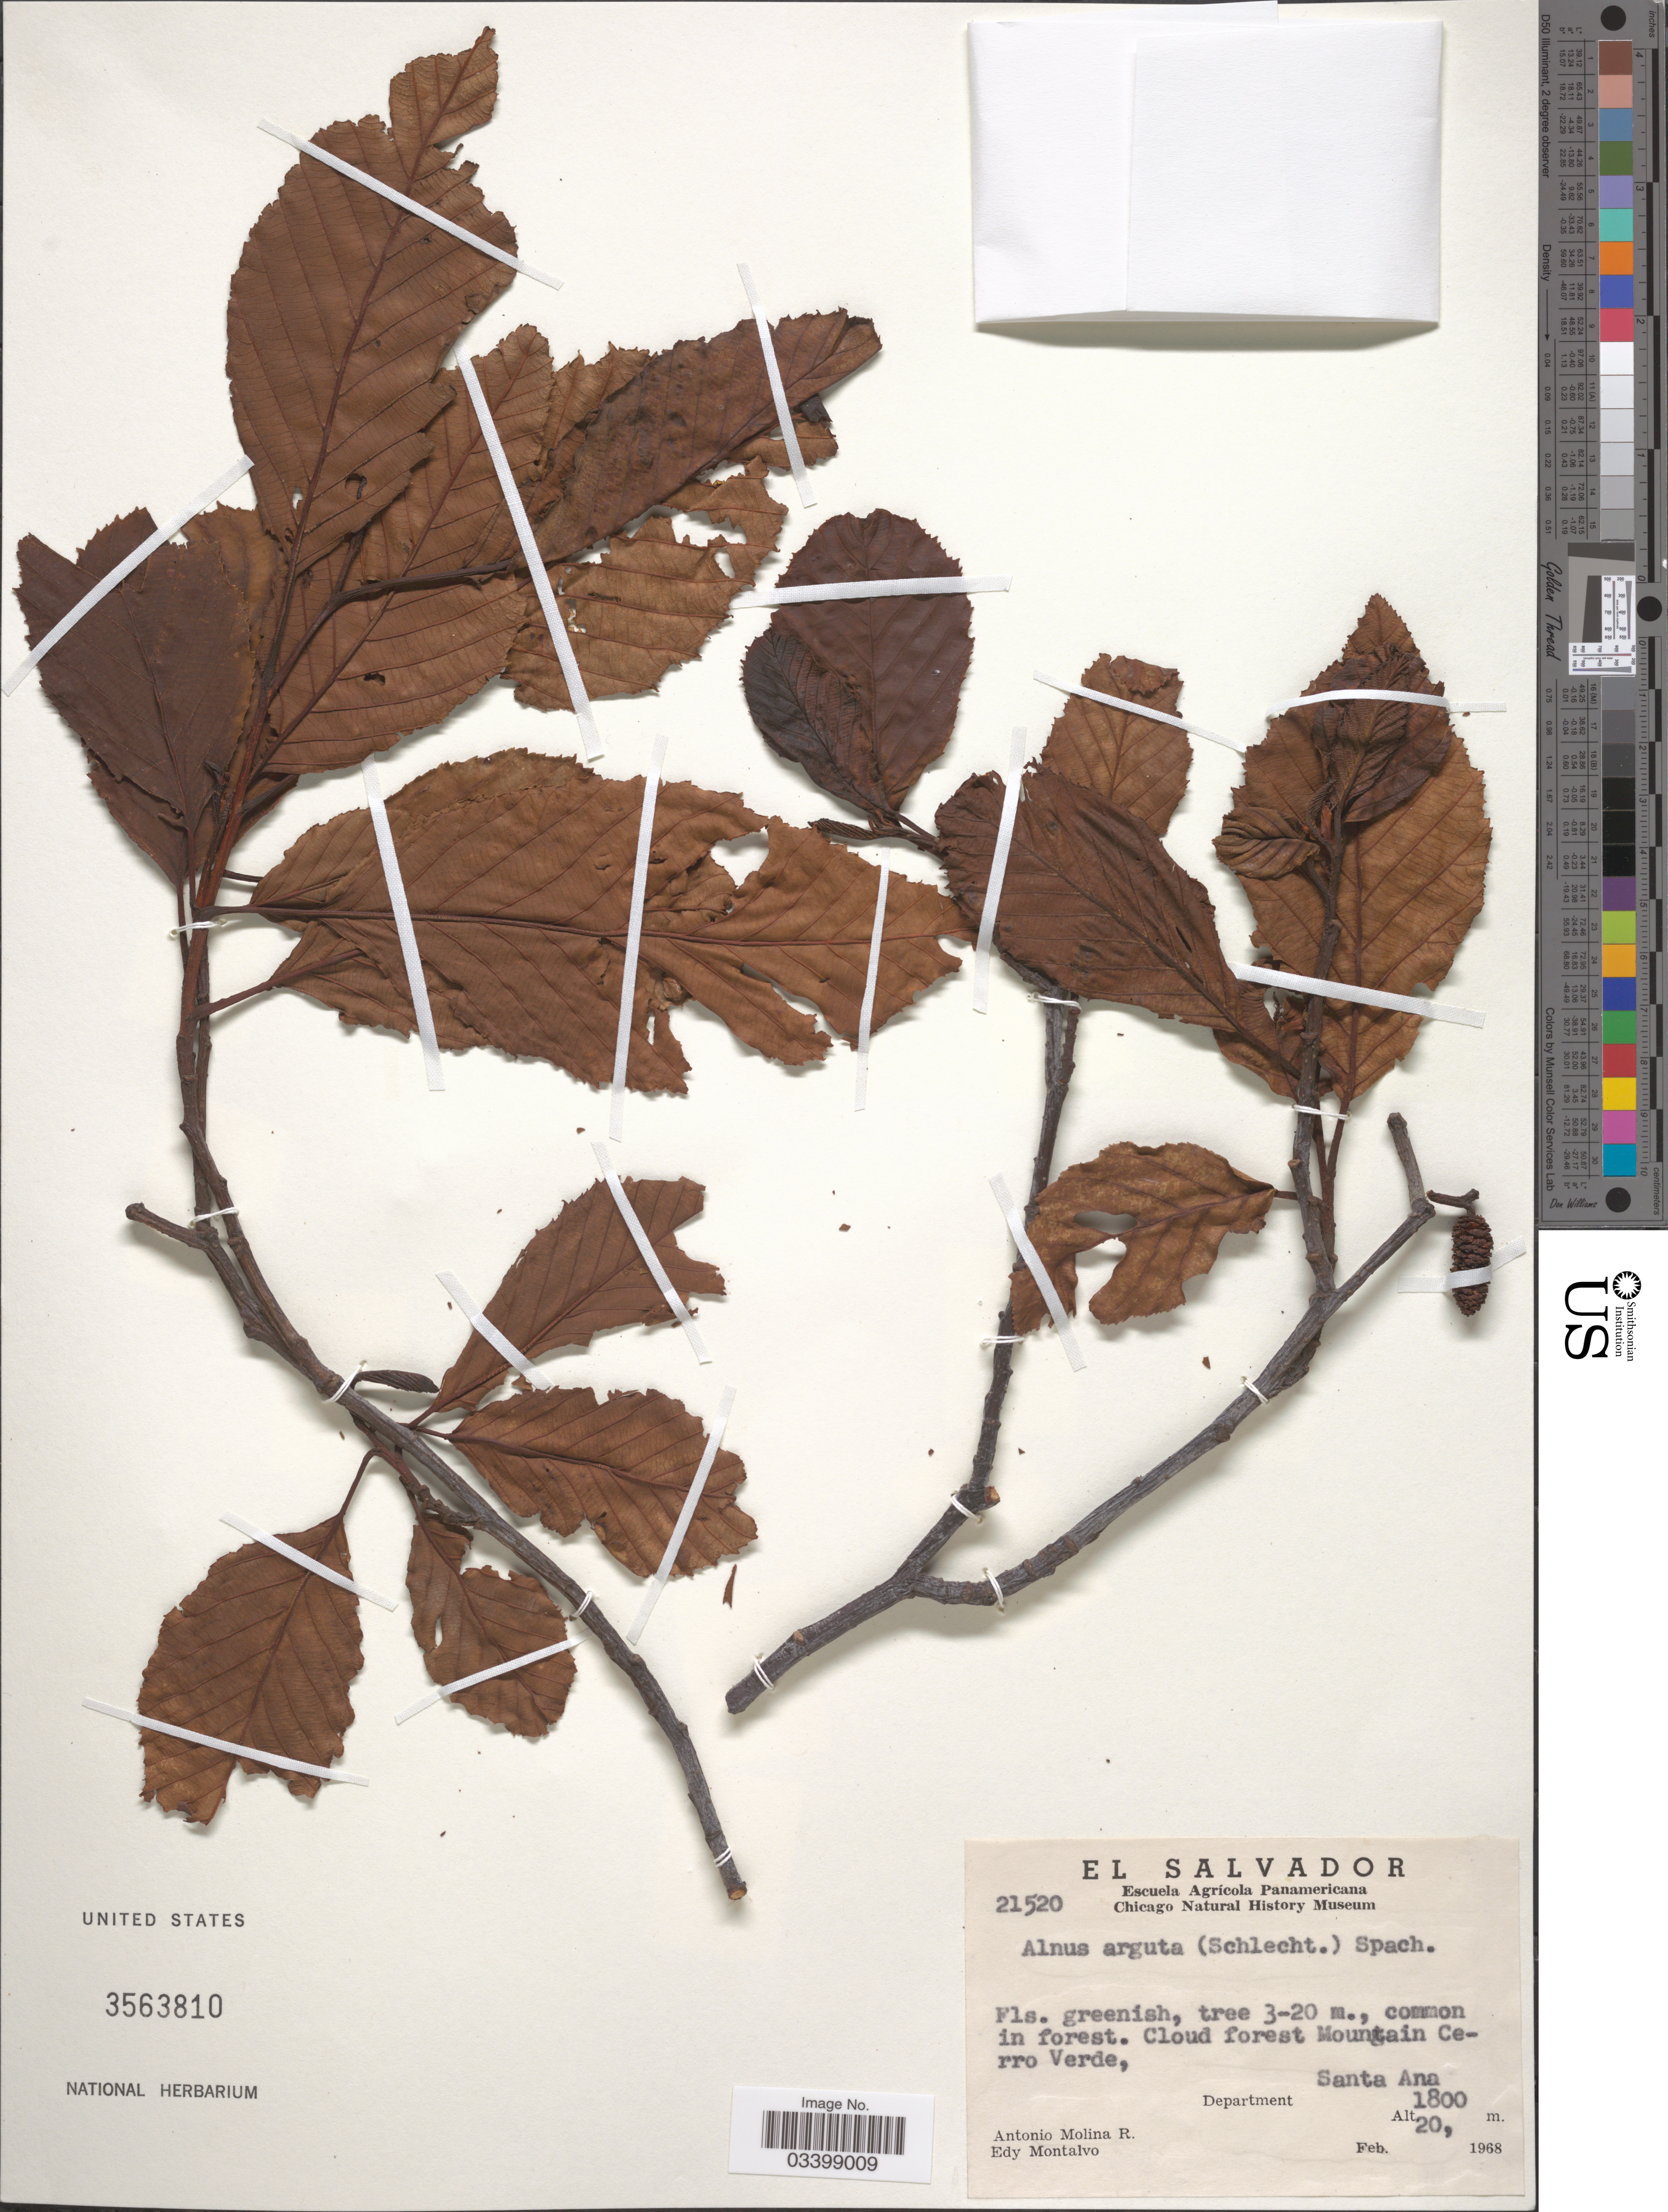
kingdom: Plantae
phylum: Tracheophyta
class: Magnoliopsida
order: Fagales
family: Betulaceae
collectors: A. Molina R. & E. A. Montalvo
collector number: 21520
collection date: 1968-02-20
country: El Salvador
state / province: Santa Ana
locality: Cloud forest Mountain Cerro Verde, Department Santa Ana.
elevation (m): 1800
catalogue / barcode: US 3563810